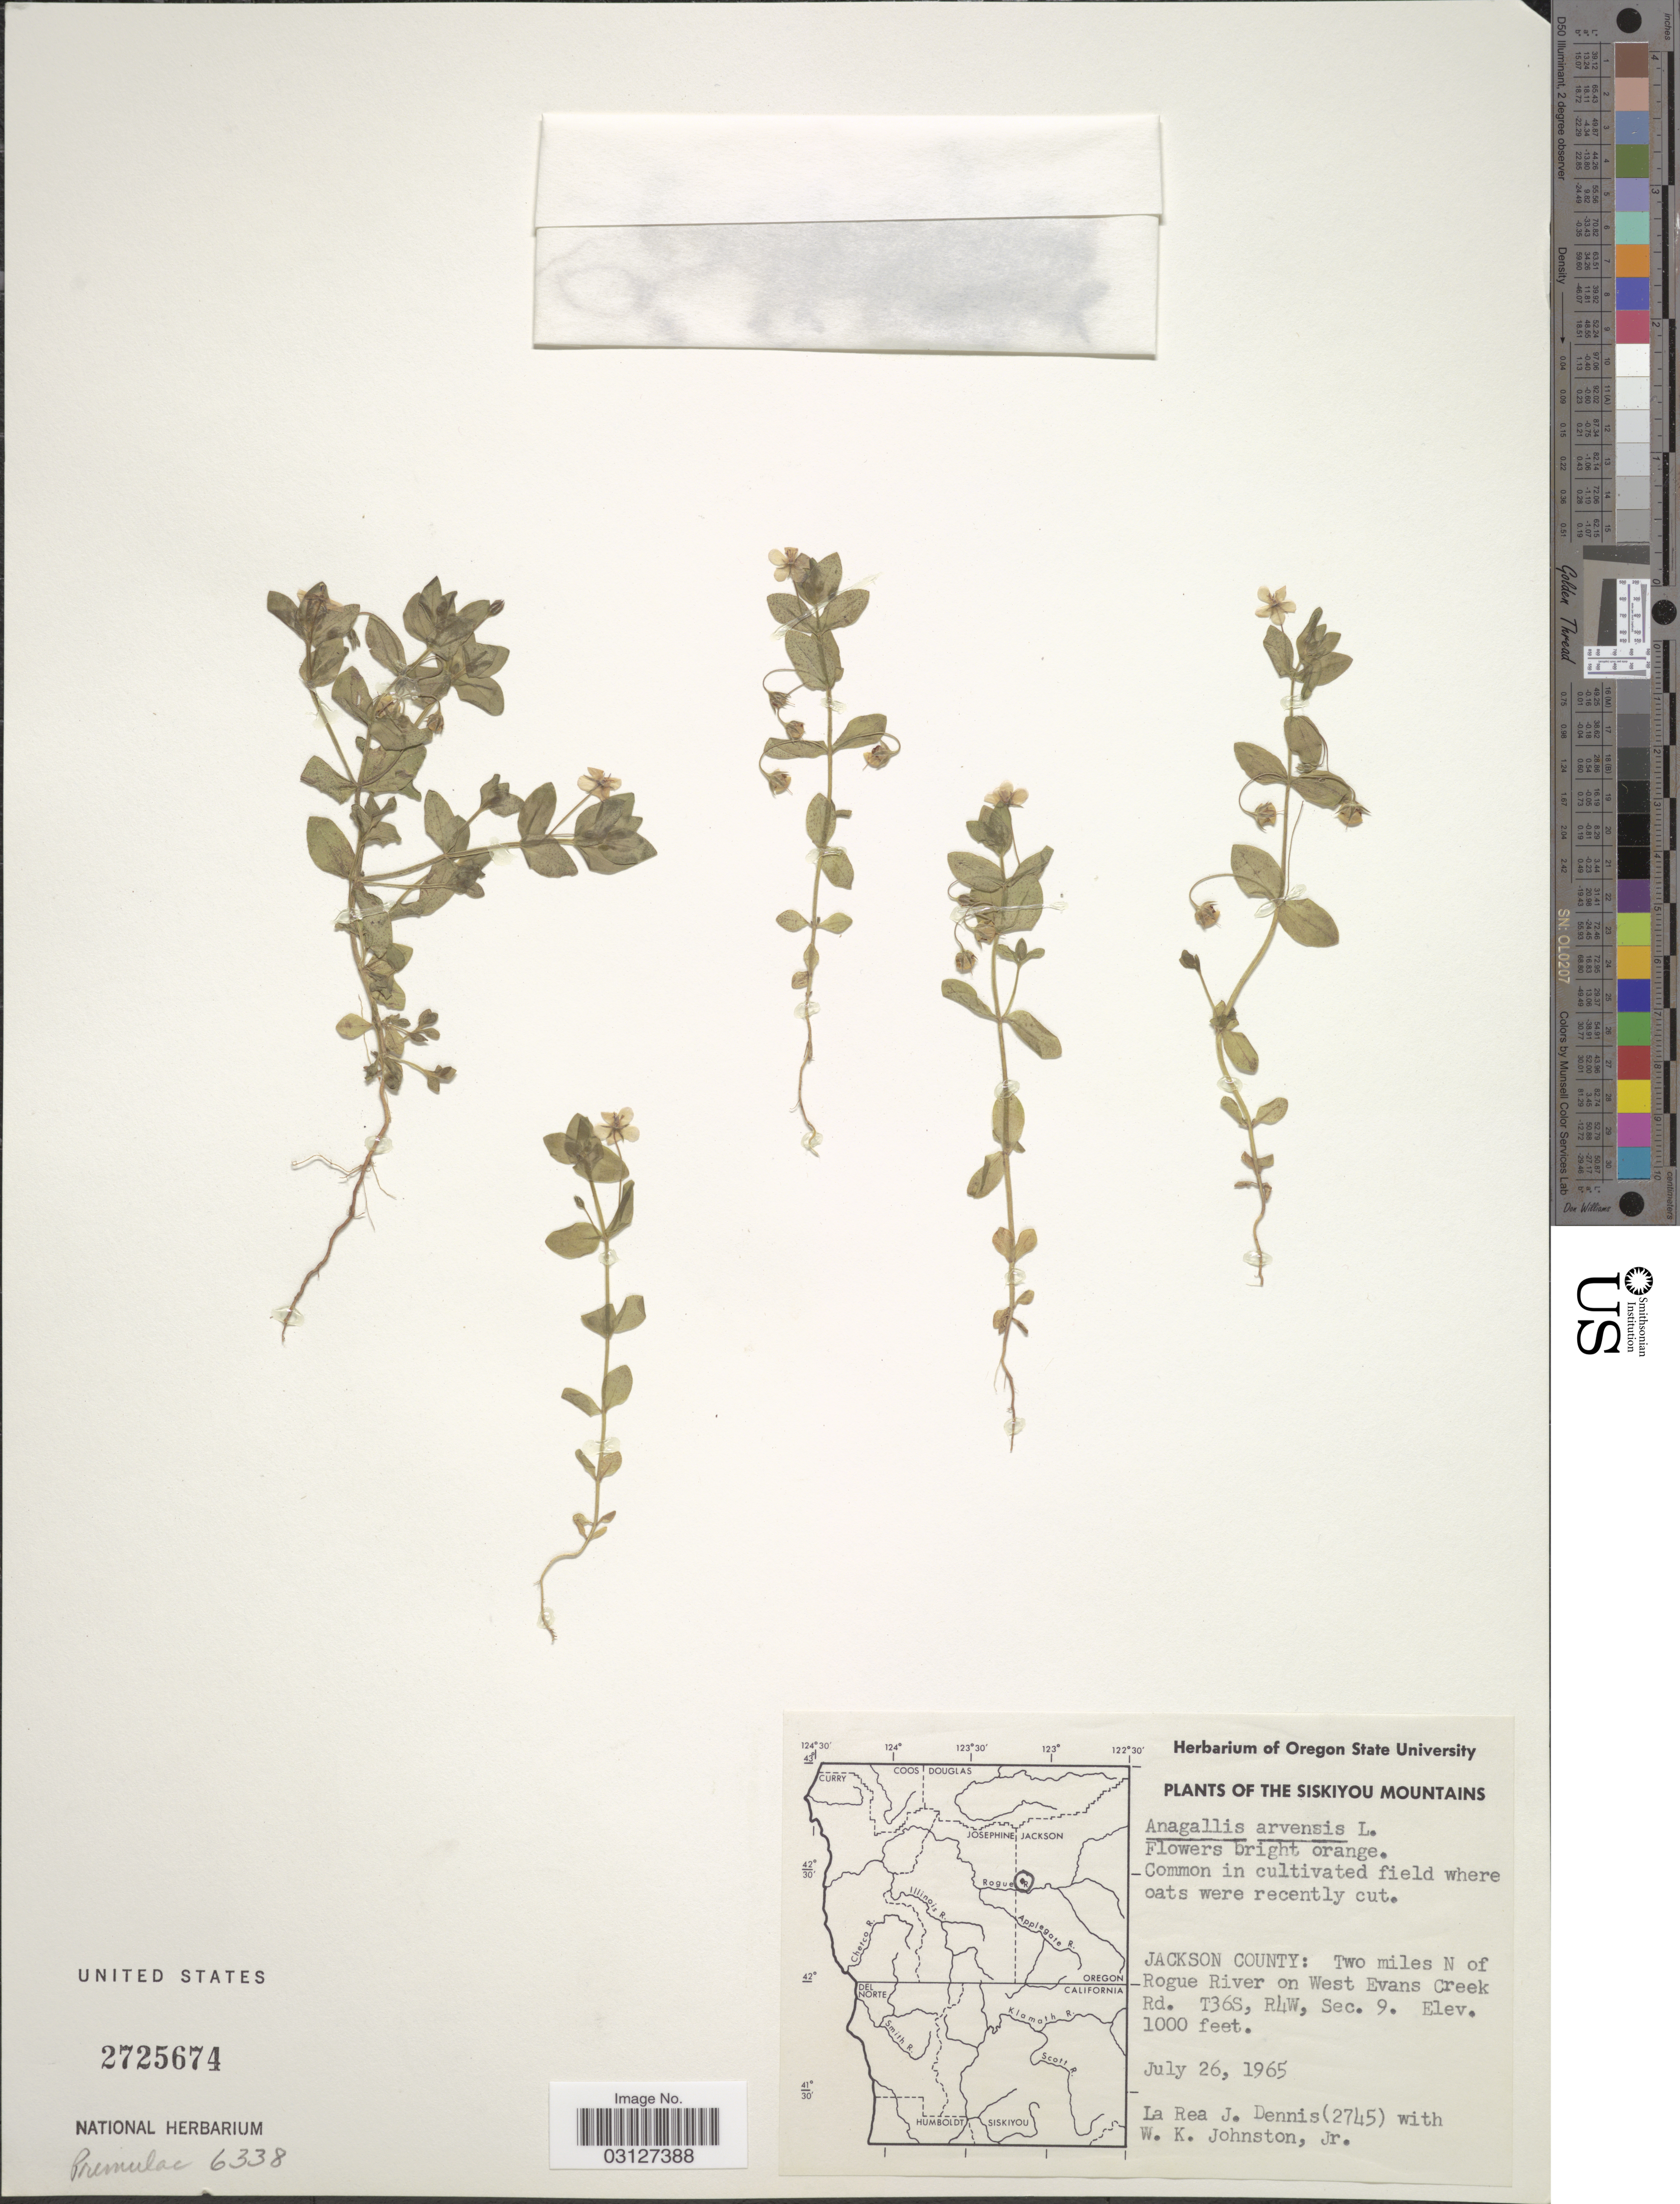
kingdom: Plantae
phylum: Tracheophyta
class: Magnoliopsida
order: Ericales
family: Primulaceae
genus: Anagallis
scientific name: Anagallis arvensis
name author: L.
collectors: L. Dennis & W. Johnston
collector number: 2745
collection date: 1965-07-26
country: United States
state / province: Oregon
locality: Siskiyou Mountains. Jackson County: Two miles N of Rogue River on West Evans Creek Rd. T36S, R4W, Sec. 9.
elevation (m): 305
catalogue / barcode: US 2725674